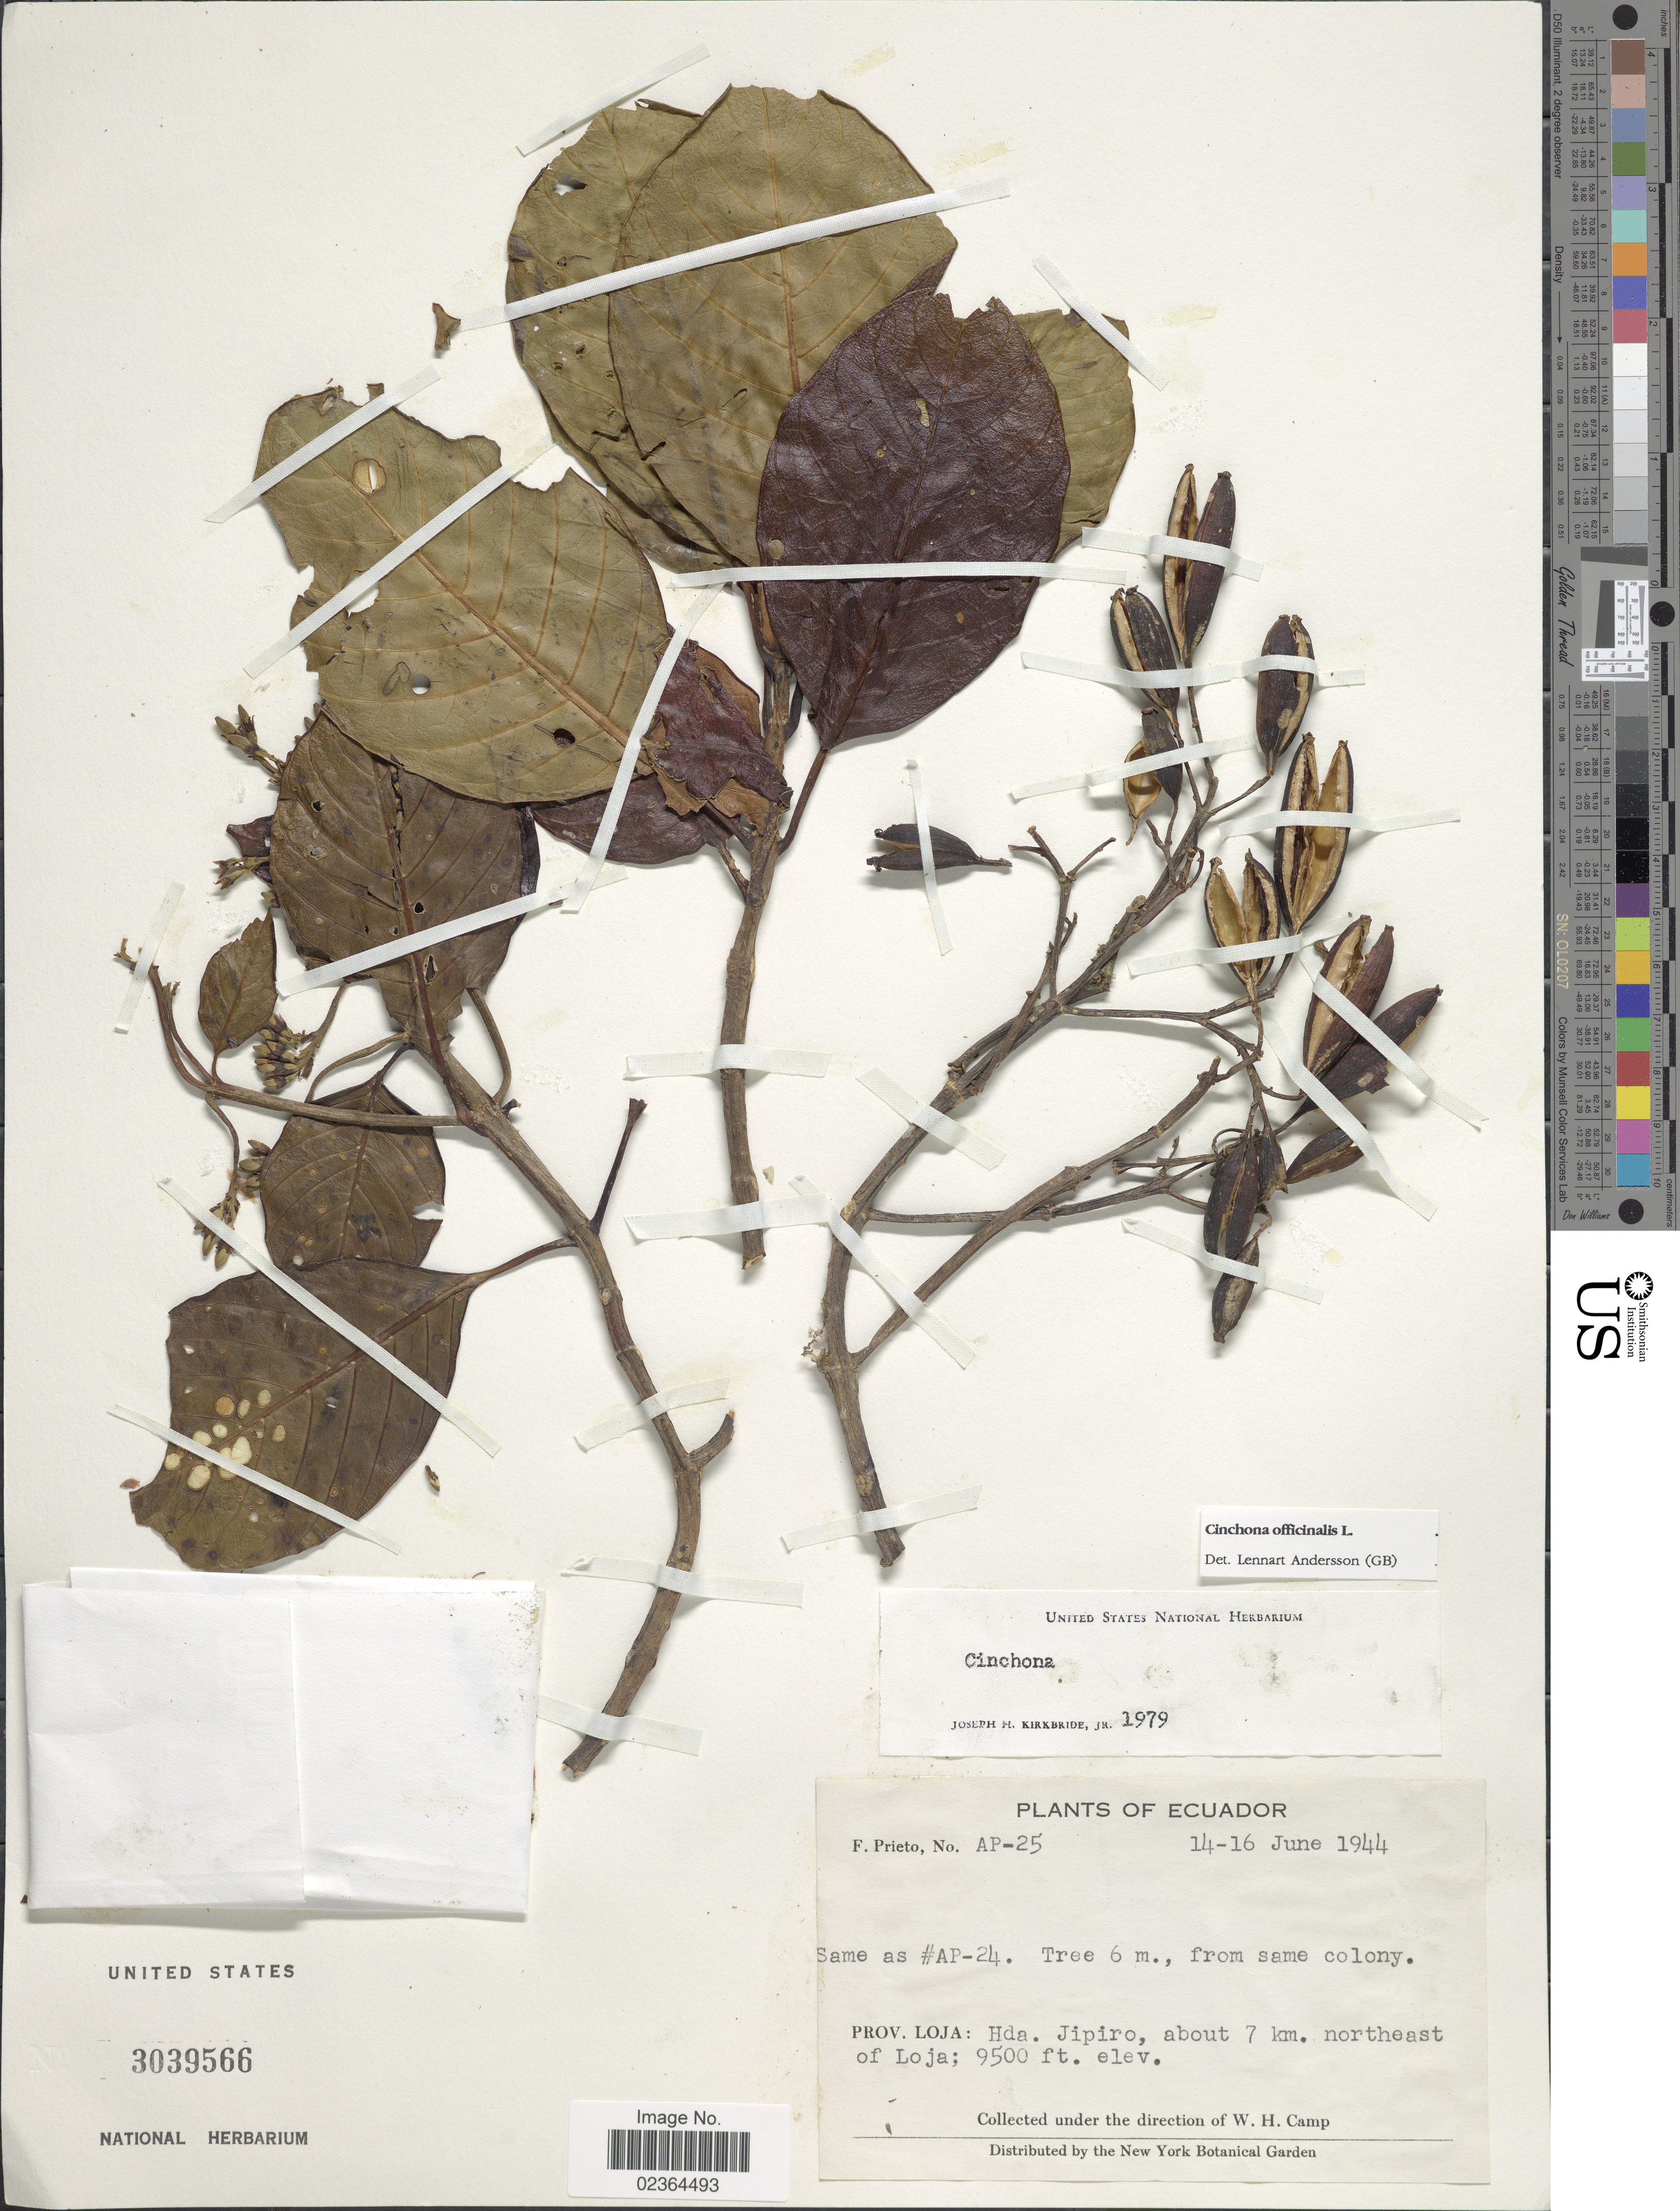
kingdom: Plantae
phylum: Tracheophyta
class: Magnoliopsida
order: Gentianales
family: Rubiaceae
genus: Cinchona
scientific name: Cinchona officinalis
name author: L.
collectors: F. Prieto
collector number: AP-25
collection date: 1944-06-14/1944-06-16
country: Ecuador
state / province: Loja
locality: Prov.Loja: Hda. Jipiro, about 7 km. northeast of Loja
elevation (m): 2896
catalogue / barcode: US 3039566